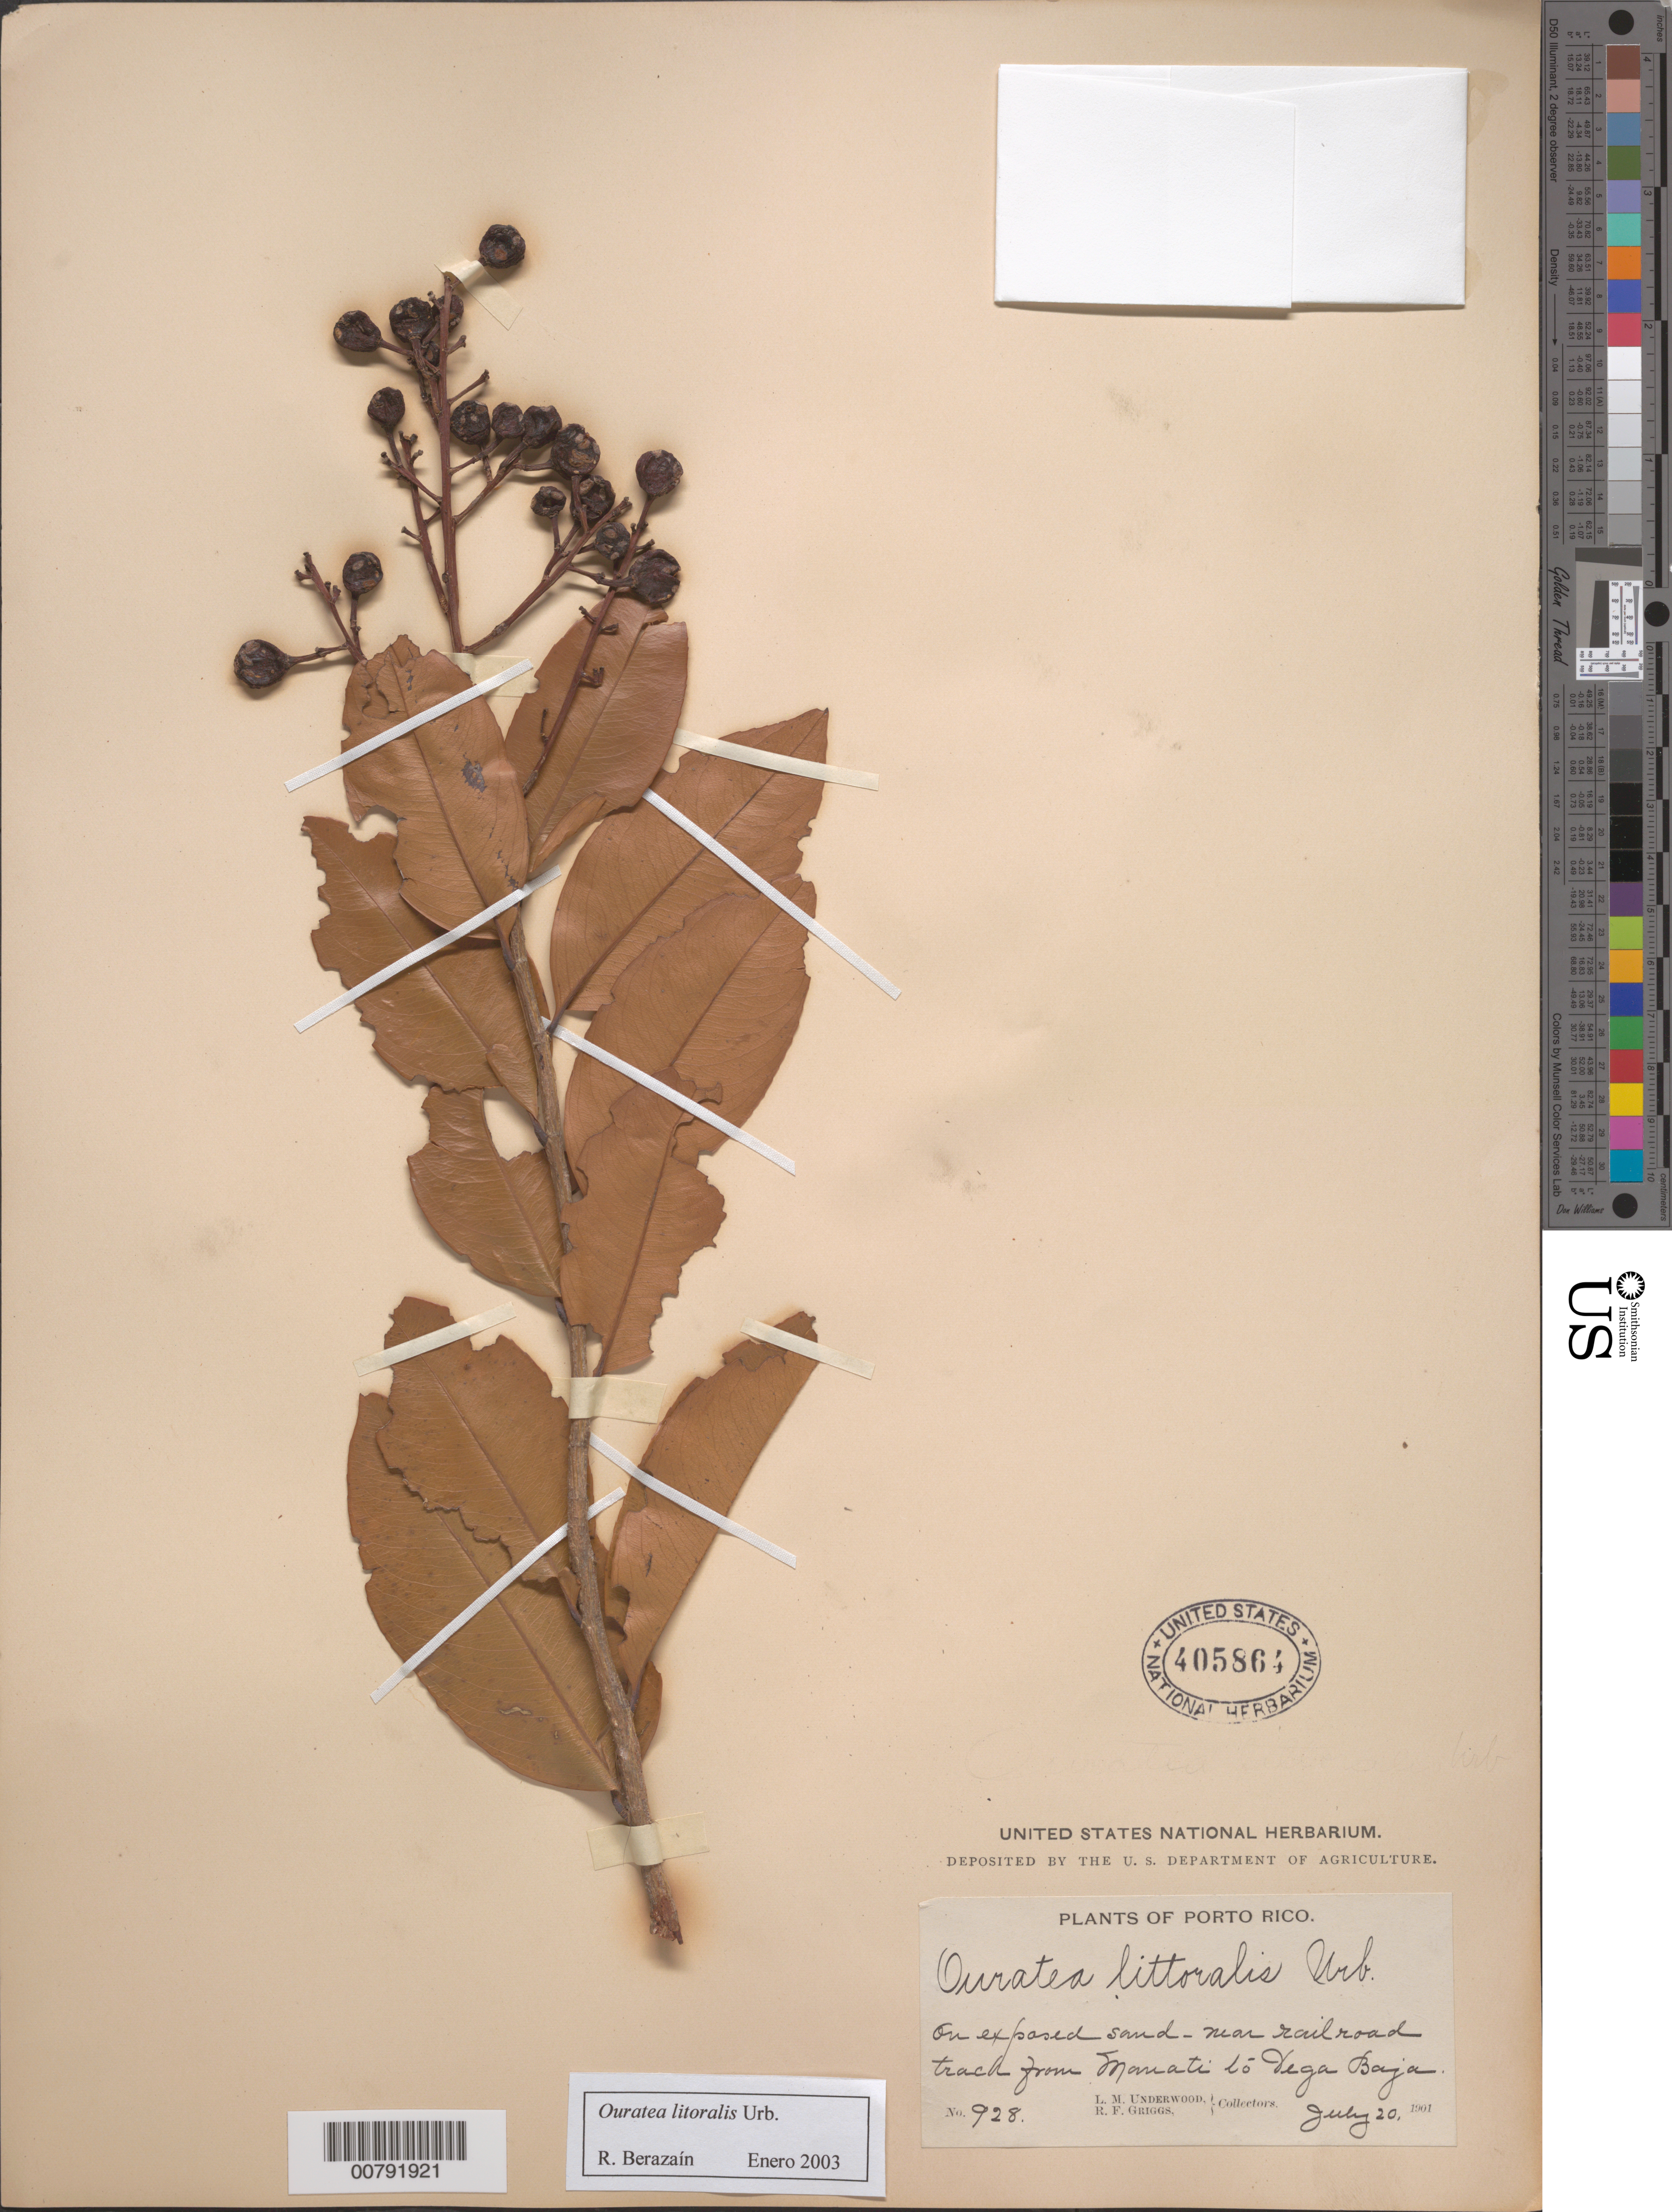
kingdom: Plantae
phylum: Tracheophyta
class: Magnoliopsida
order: Malpighiales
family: Ochnaceae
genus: Ouratea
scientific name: Ouratea littoralis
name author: Urb.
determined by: Berazaín, R.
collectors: L. M. Underwood & R. F. Griggs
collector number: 928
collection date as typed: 20 Jul 1901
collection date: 1901-07-20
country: Puerto Rico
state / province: Vega Baja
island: Puerto Rico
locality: Manati to Vega Baja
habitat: On exposed sand near railroad track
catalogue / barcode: US 405864